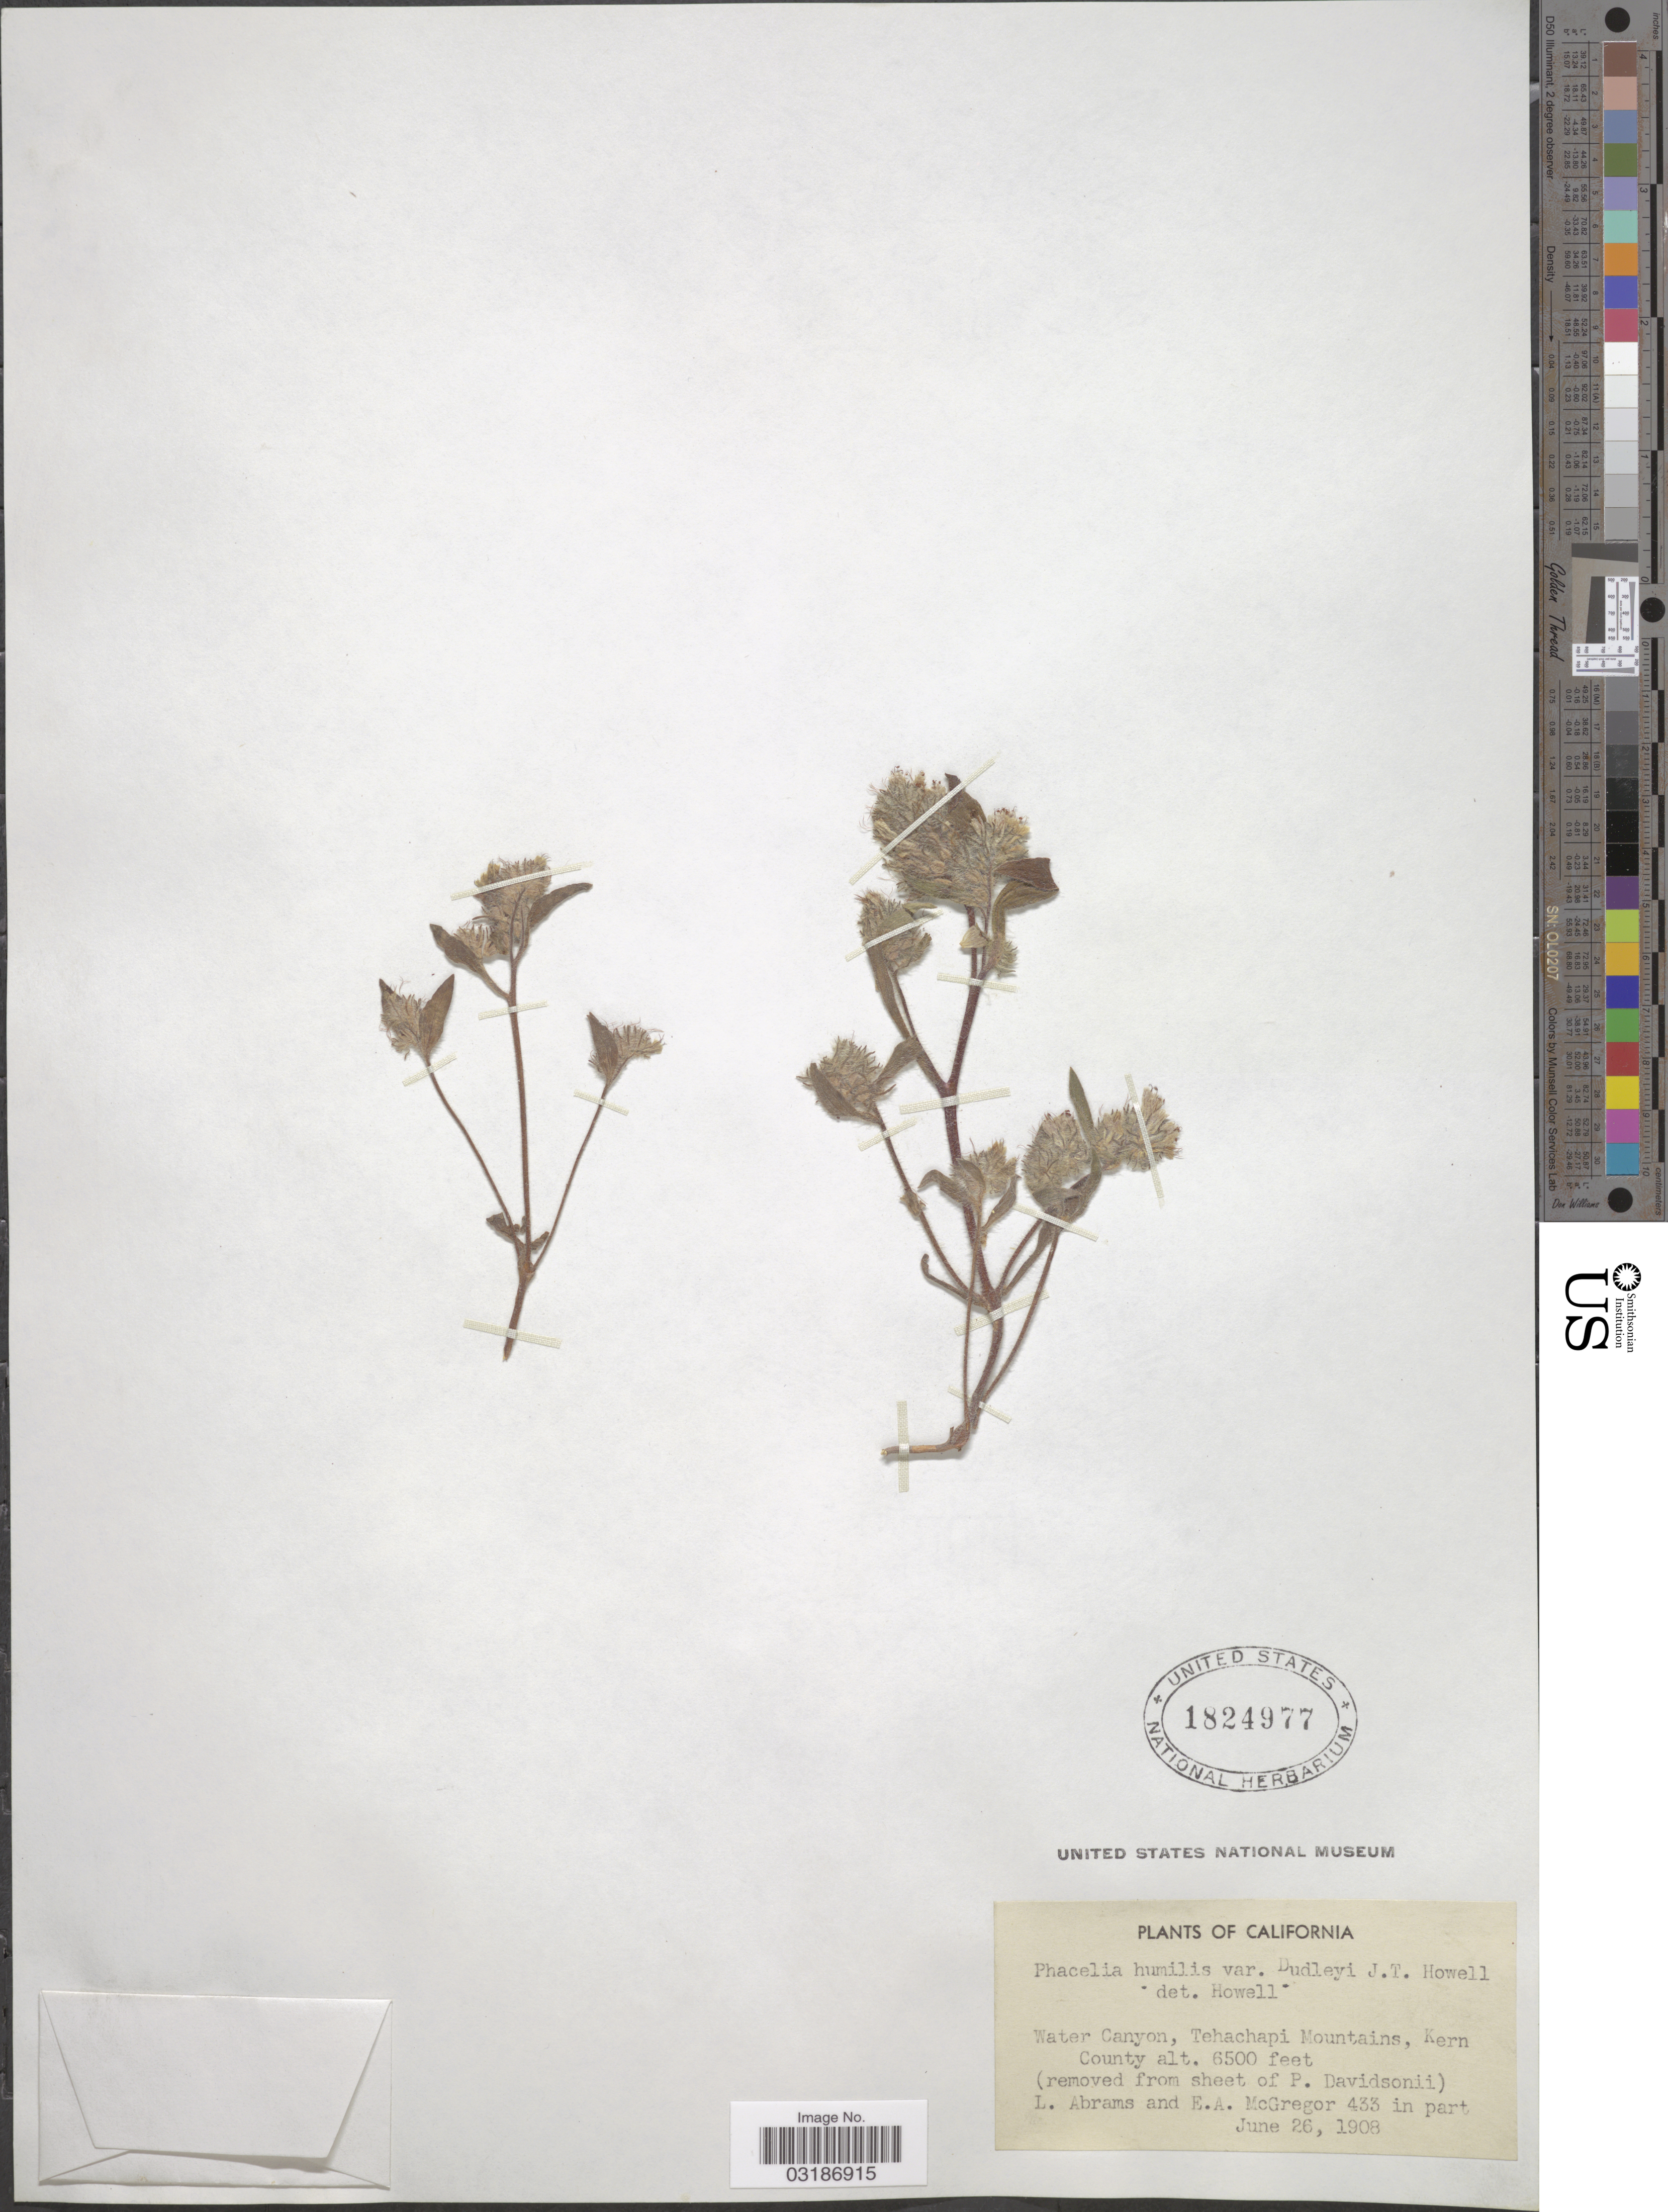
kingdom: Plantae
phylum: Tracheophyta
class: Magnoliopsida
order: Boraginales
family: Hydrophyllaceae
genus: Phacelia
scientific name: Phacelia humilis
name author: Torr. & A. Gray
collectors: L. Abrams & E. A. McGregor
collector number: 433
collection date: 1908-06-26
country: United States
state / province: California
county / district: Kern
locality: Water Canyon, Tehachapi Mountains, Kern County.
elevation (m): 1981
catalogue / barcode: US 1824977